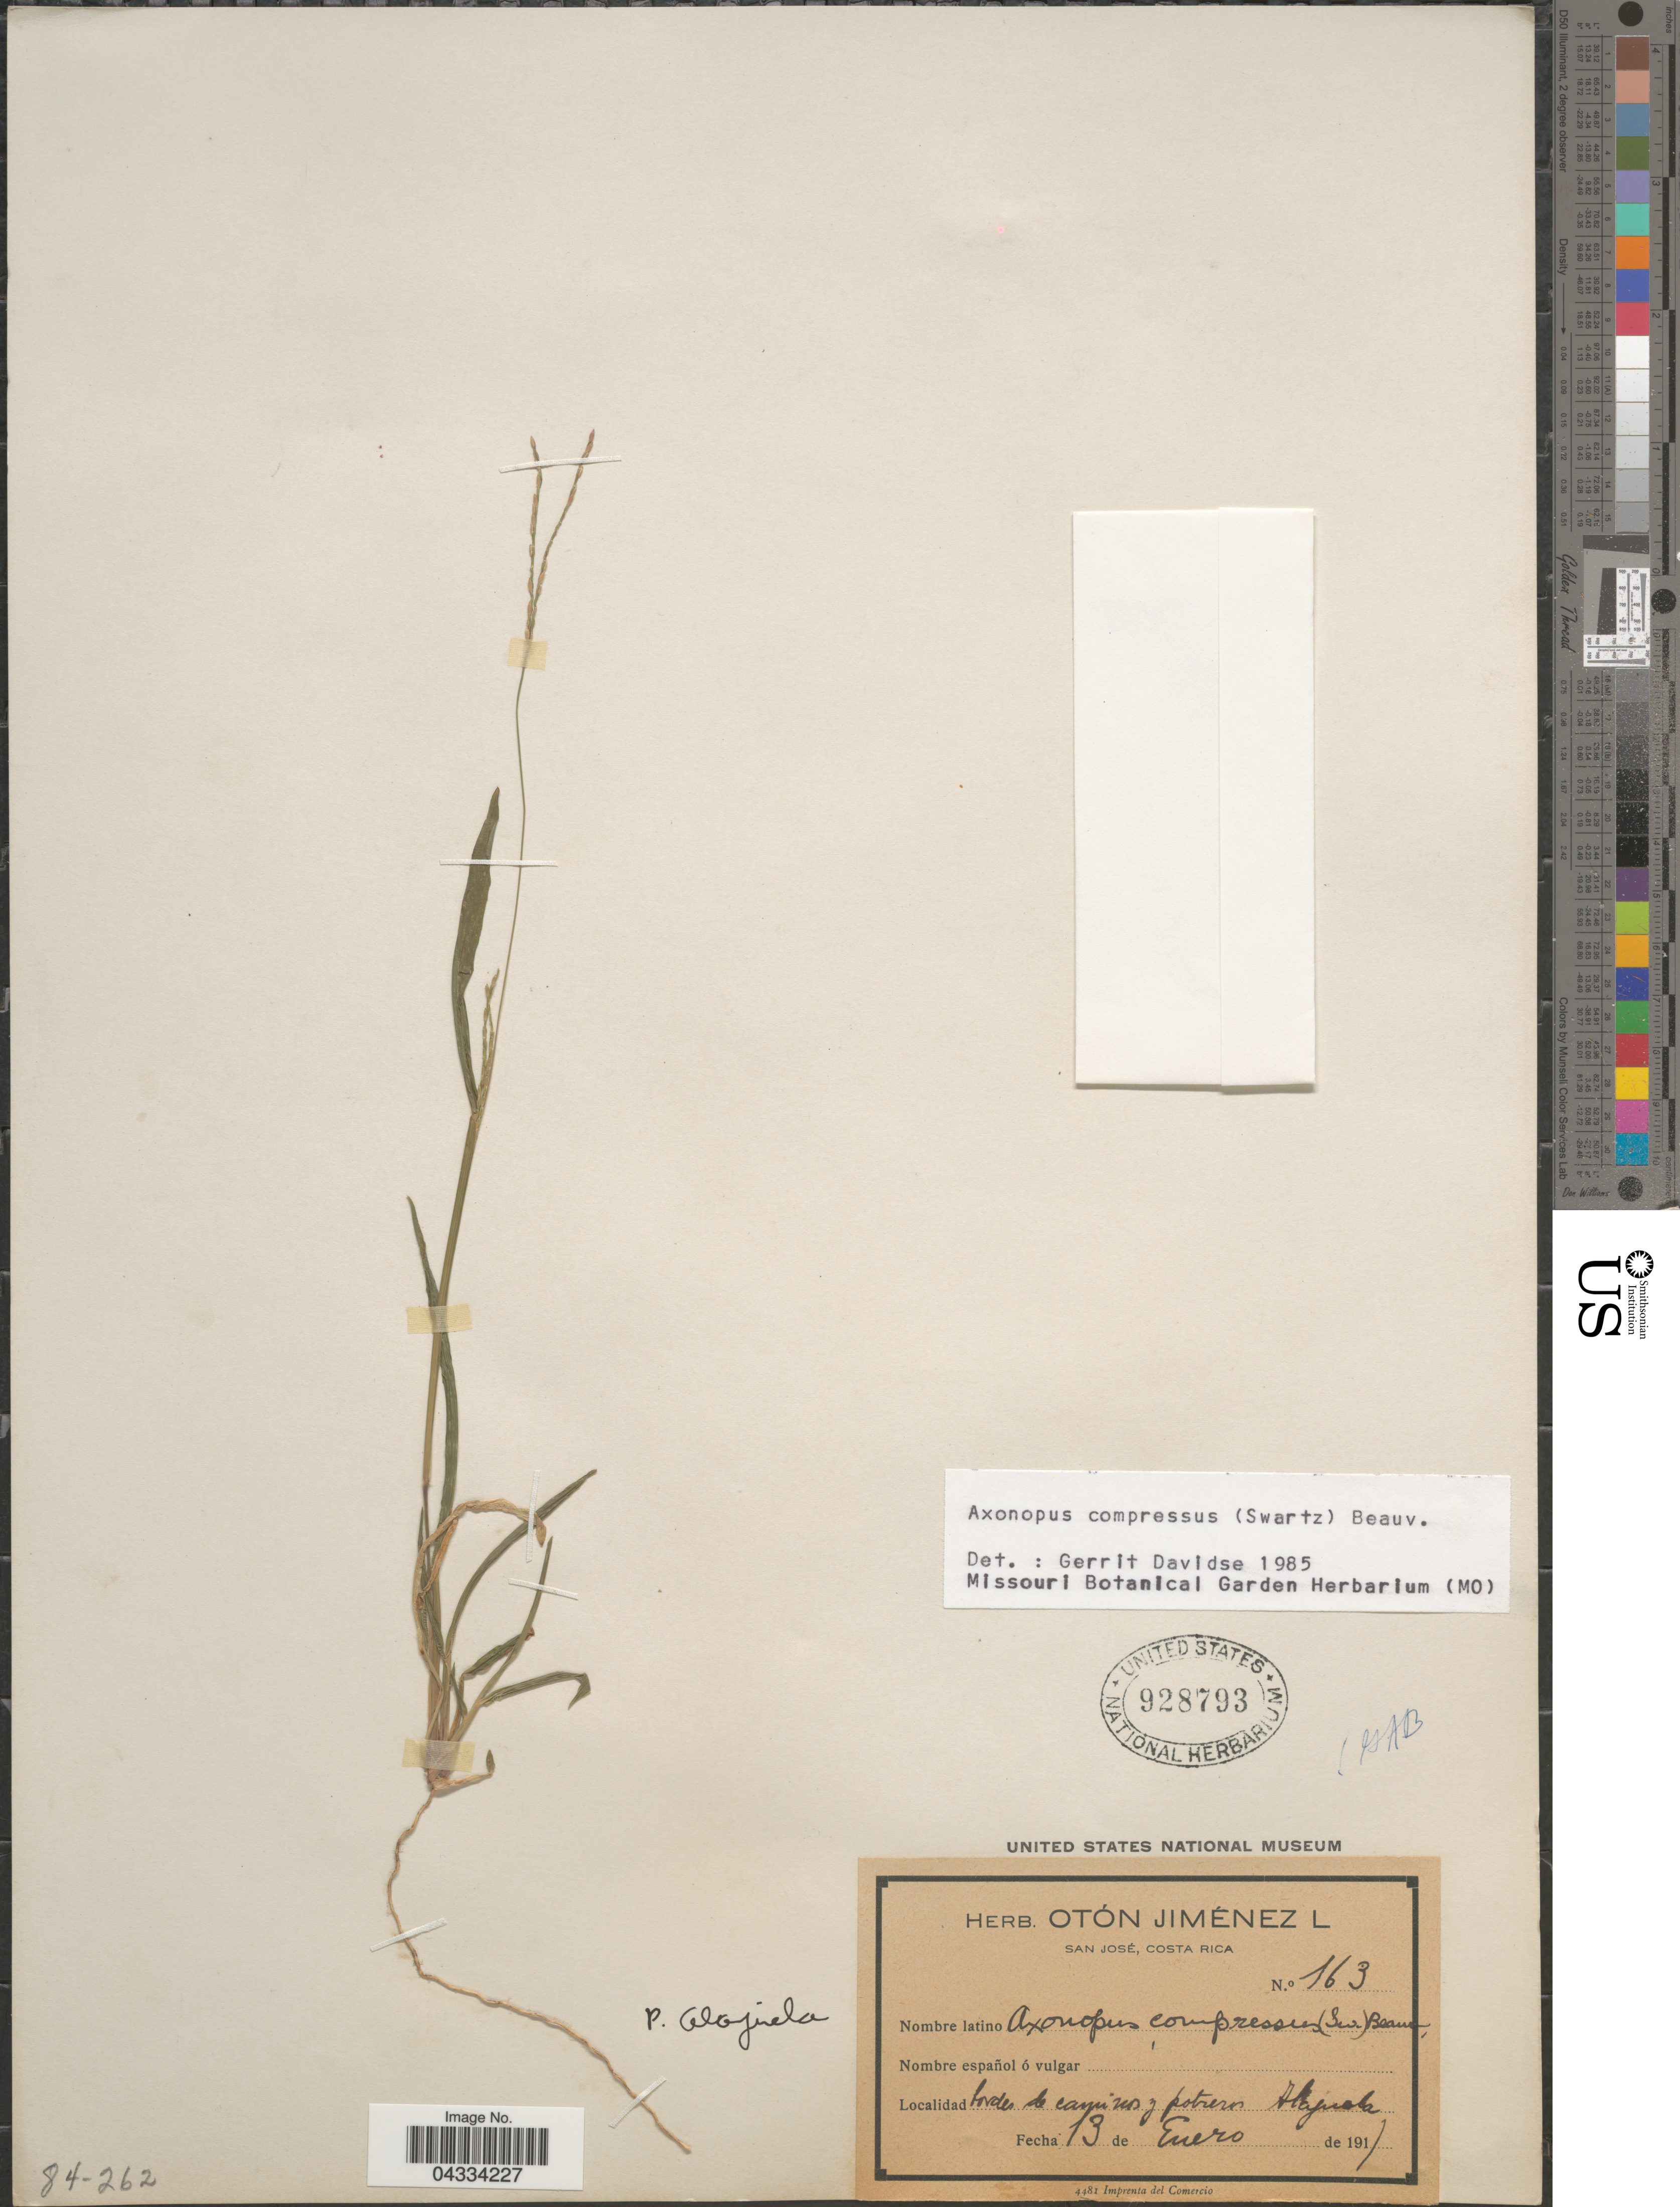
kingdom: Plantae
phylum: Tracheophyta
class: Liliopsida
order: Poales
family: Poaceae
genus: Axonopus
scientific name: Axonopus compressus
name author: (Sw.) P. Beauv.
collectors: ex herb. O. Jimenez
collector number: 163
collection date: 1911-01-13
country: Costa Rica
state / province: Alajuela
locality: Bordes de caminos y potreros.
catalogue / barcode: US 928793